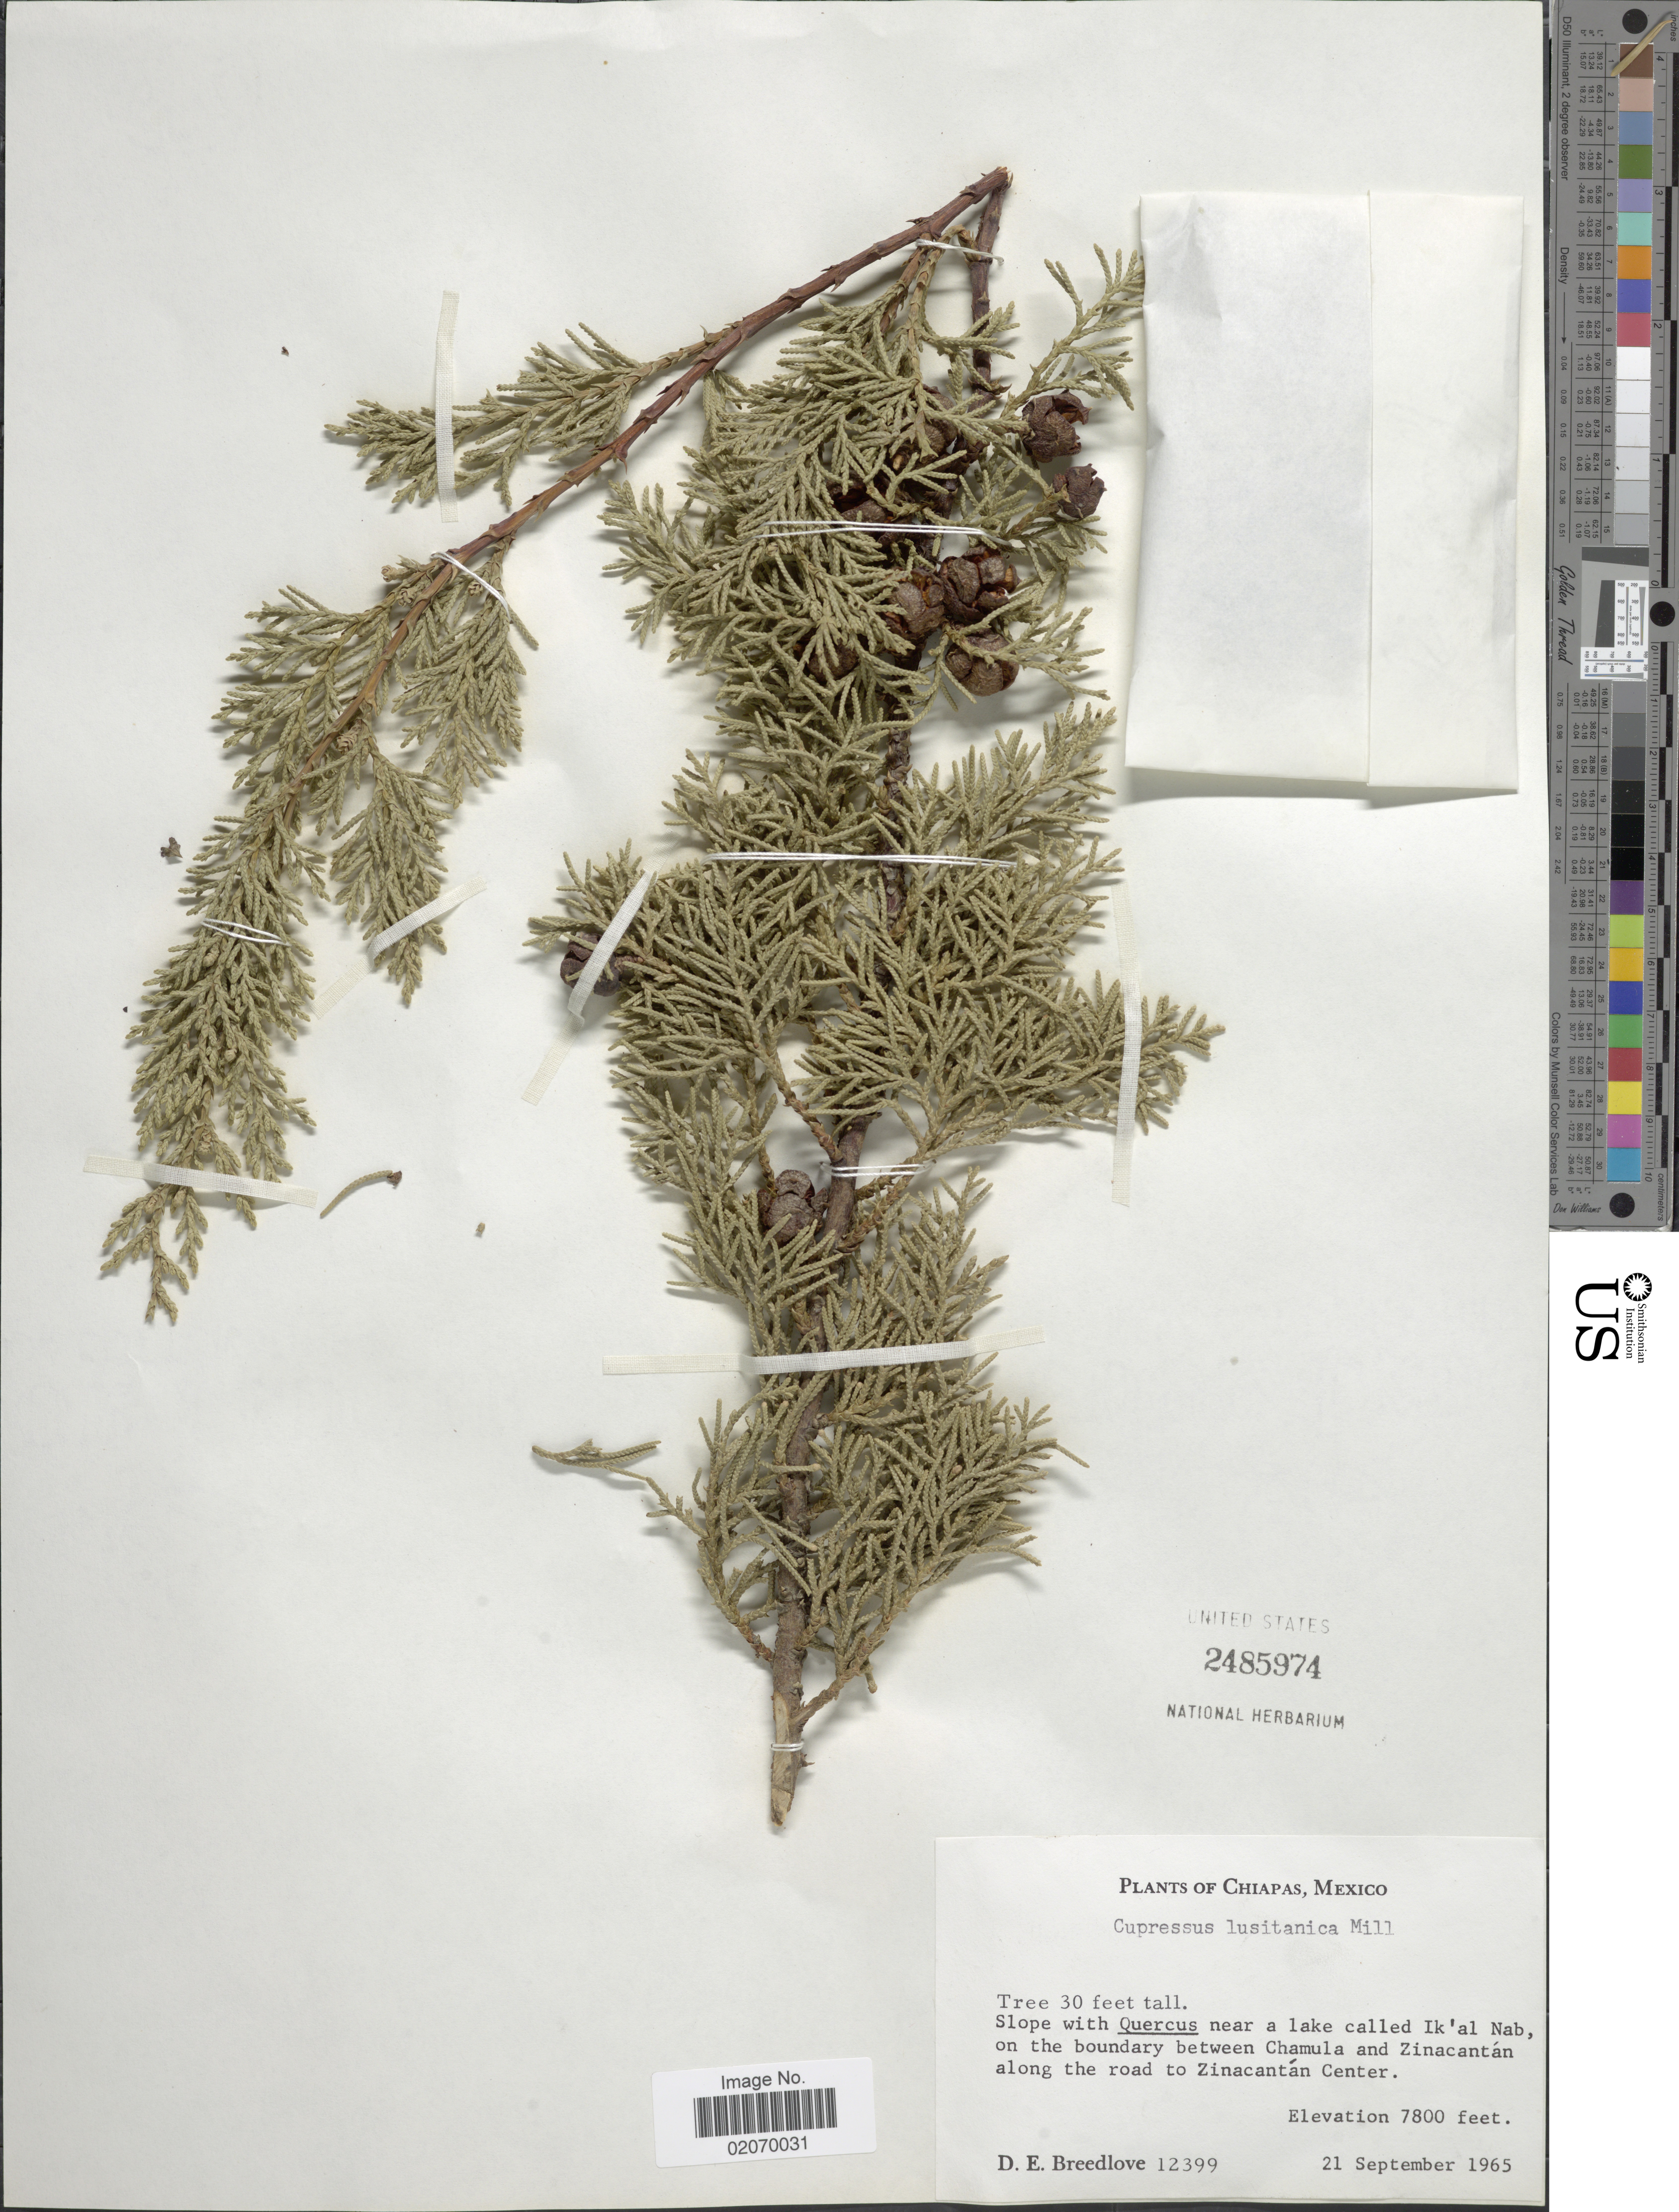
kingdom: Plantae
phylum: Tracheophyta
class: Pinopsida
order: Pinales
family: Cupressaceae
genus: Hesperocyparis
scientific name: Hesperocyparis lusitanica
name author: (Miller) Bartel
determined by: (US) Smithsonian Institution - National Museum of Natural History - Department of Botany (UNITED STATES)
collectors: D. E. Breedlove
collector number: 12399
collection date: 1965-09-21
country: Mexico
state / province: Chiapas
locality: Near a lake called Ik'al Nab on the boundary between Chamula and Zinacantan along the road to Zinacantan Center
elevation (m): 2377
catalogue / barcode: US 2485974